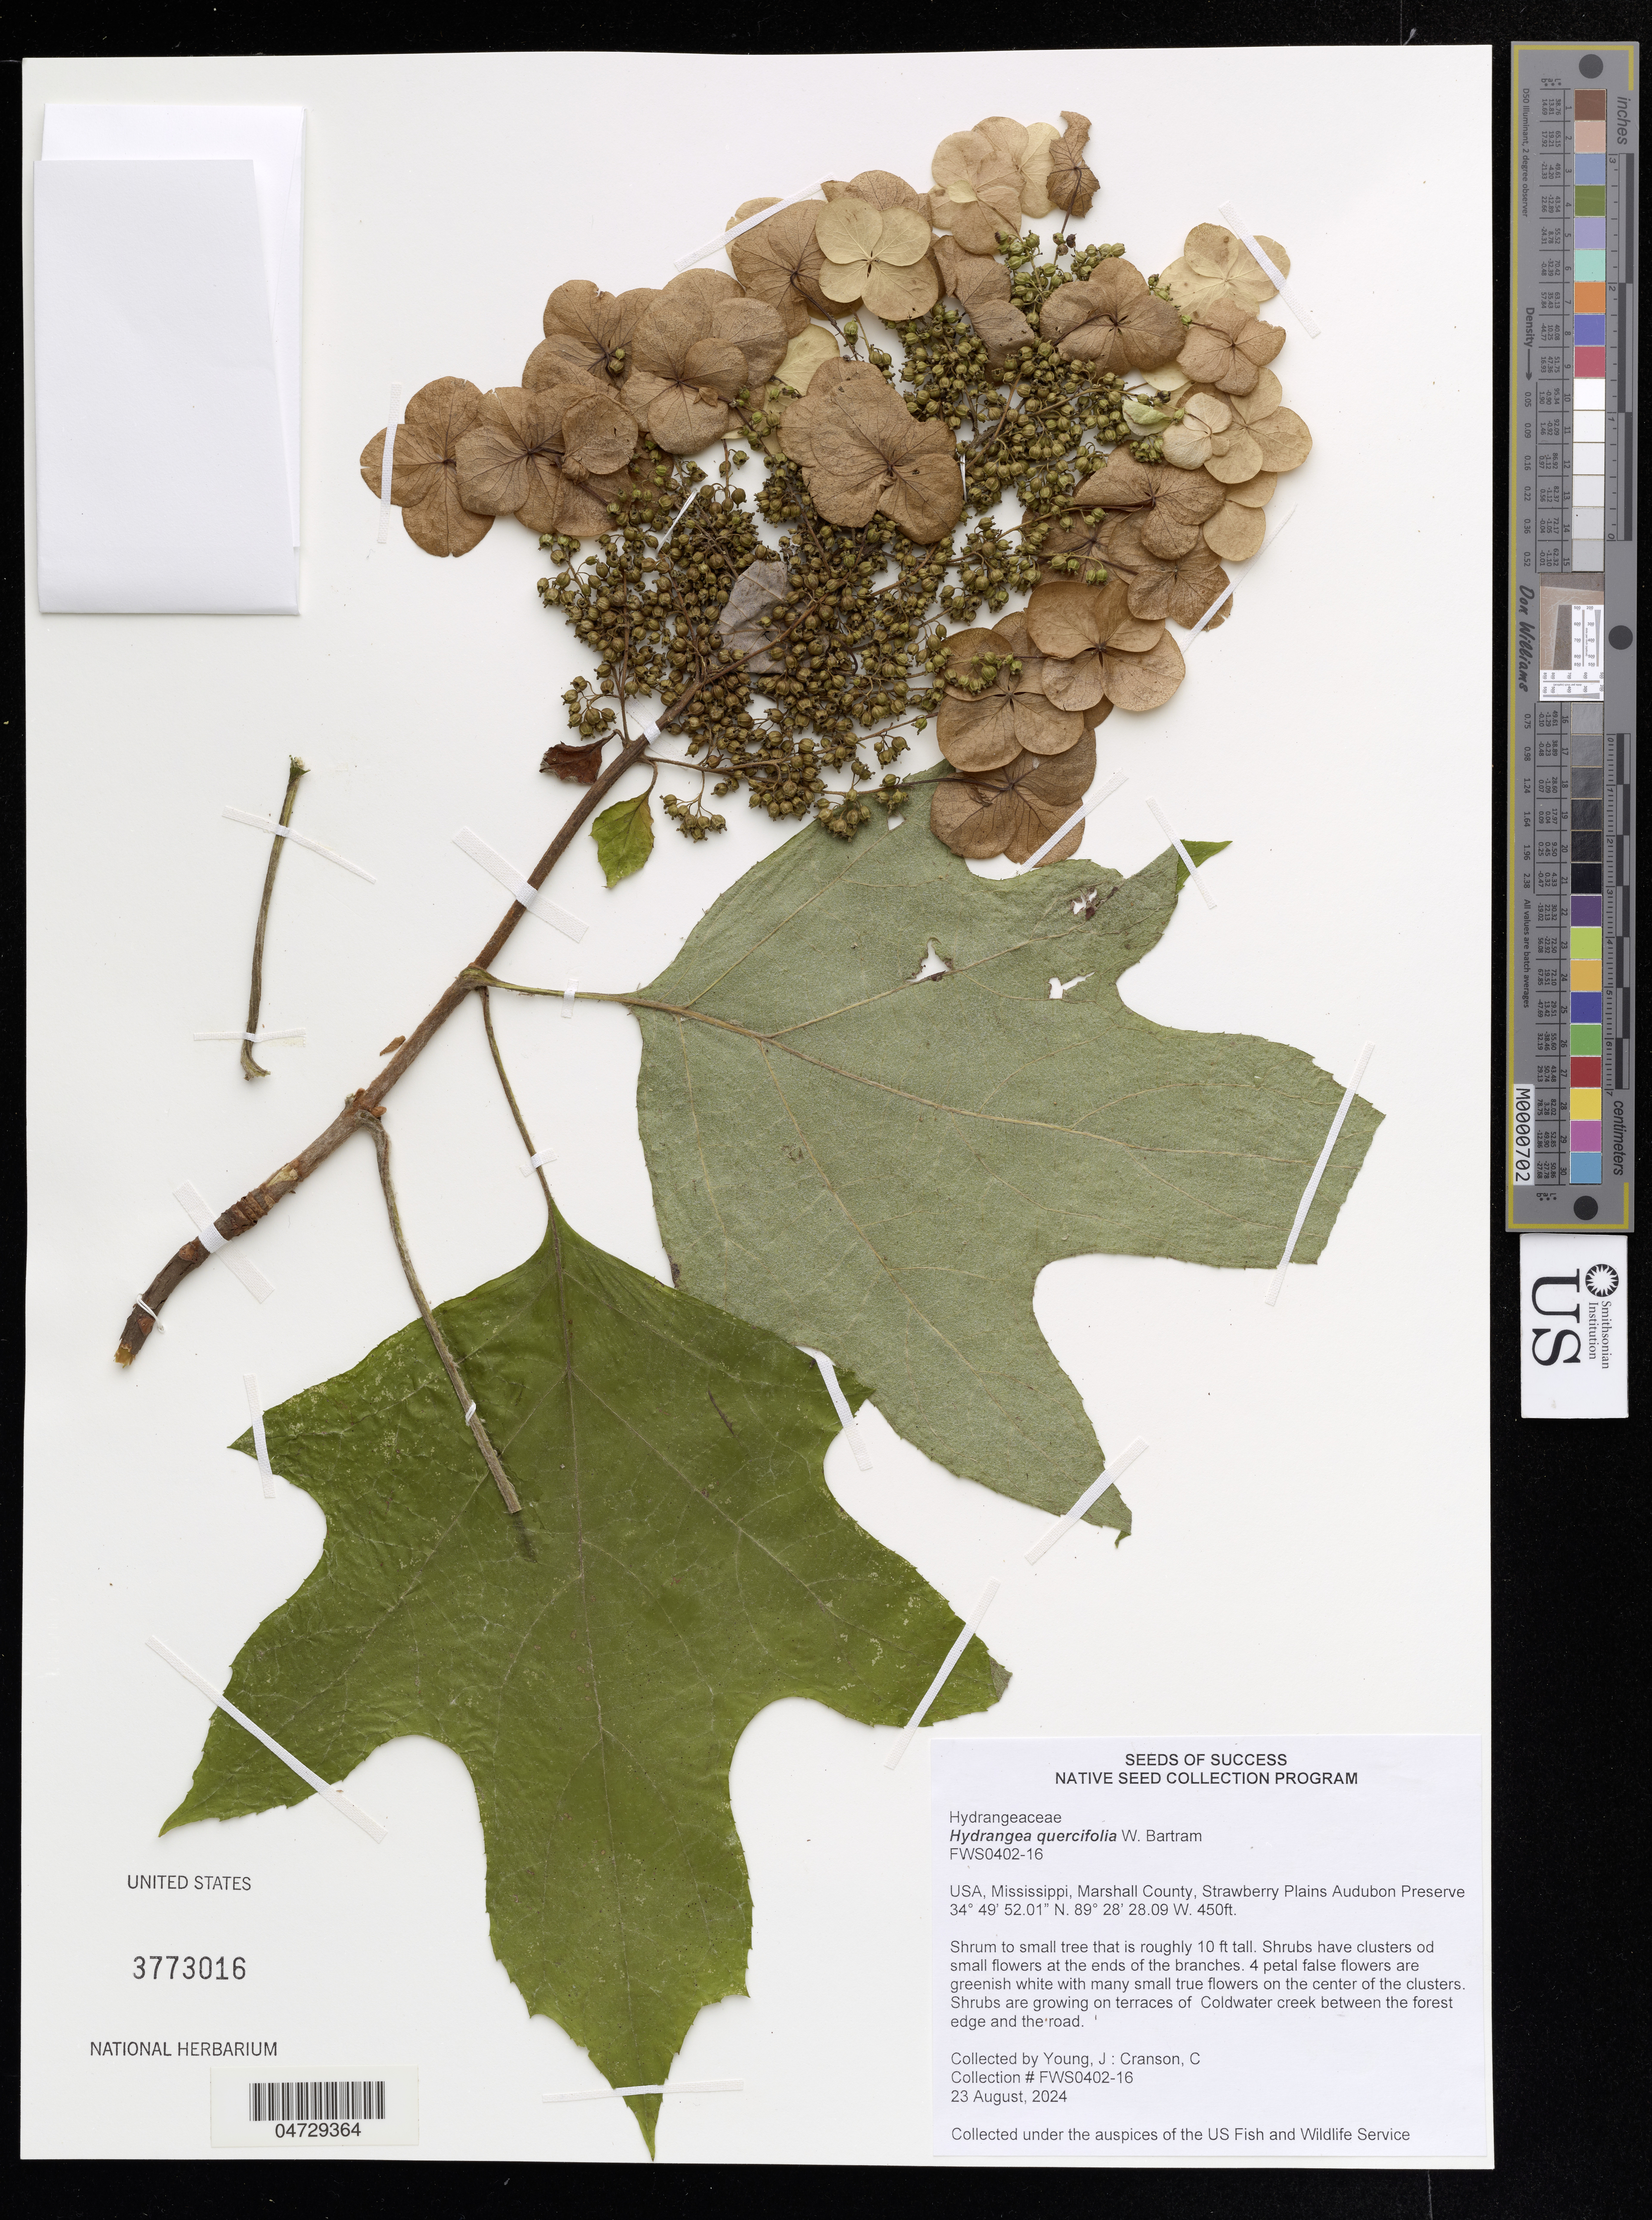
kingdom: Plantae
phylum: Tracheophyta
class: Magnoliopsida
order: Cornales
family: Hydrangeaceae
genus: Hydrangea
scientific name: Hydrangea steyermarkii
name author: Standl.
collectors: J. Young & C. Cranson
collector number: FWS0402-16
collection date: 2024-08-23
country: United States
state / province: Mississippi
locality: Marshall County, Strawberry Plains Audubon Preserve.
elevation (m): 137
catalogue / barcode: US 3773016